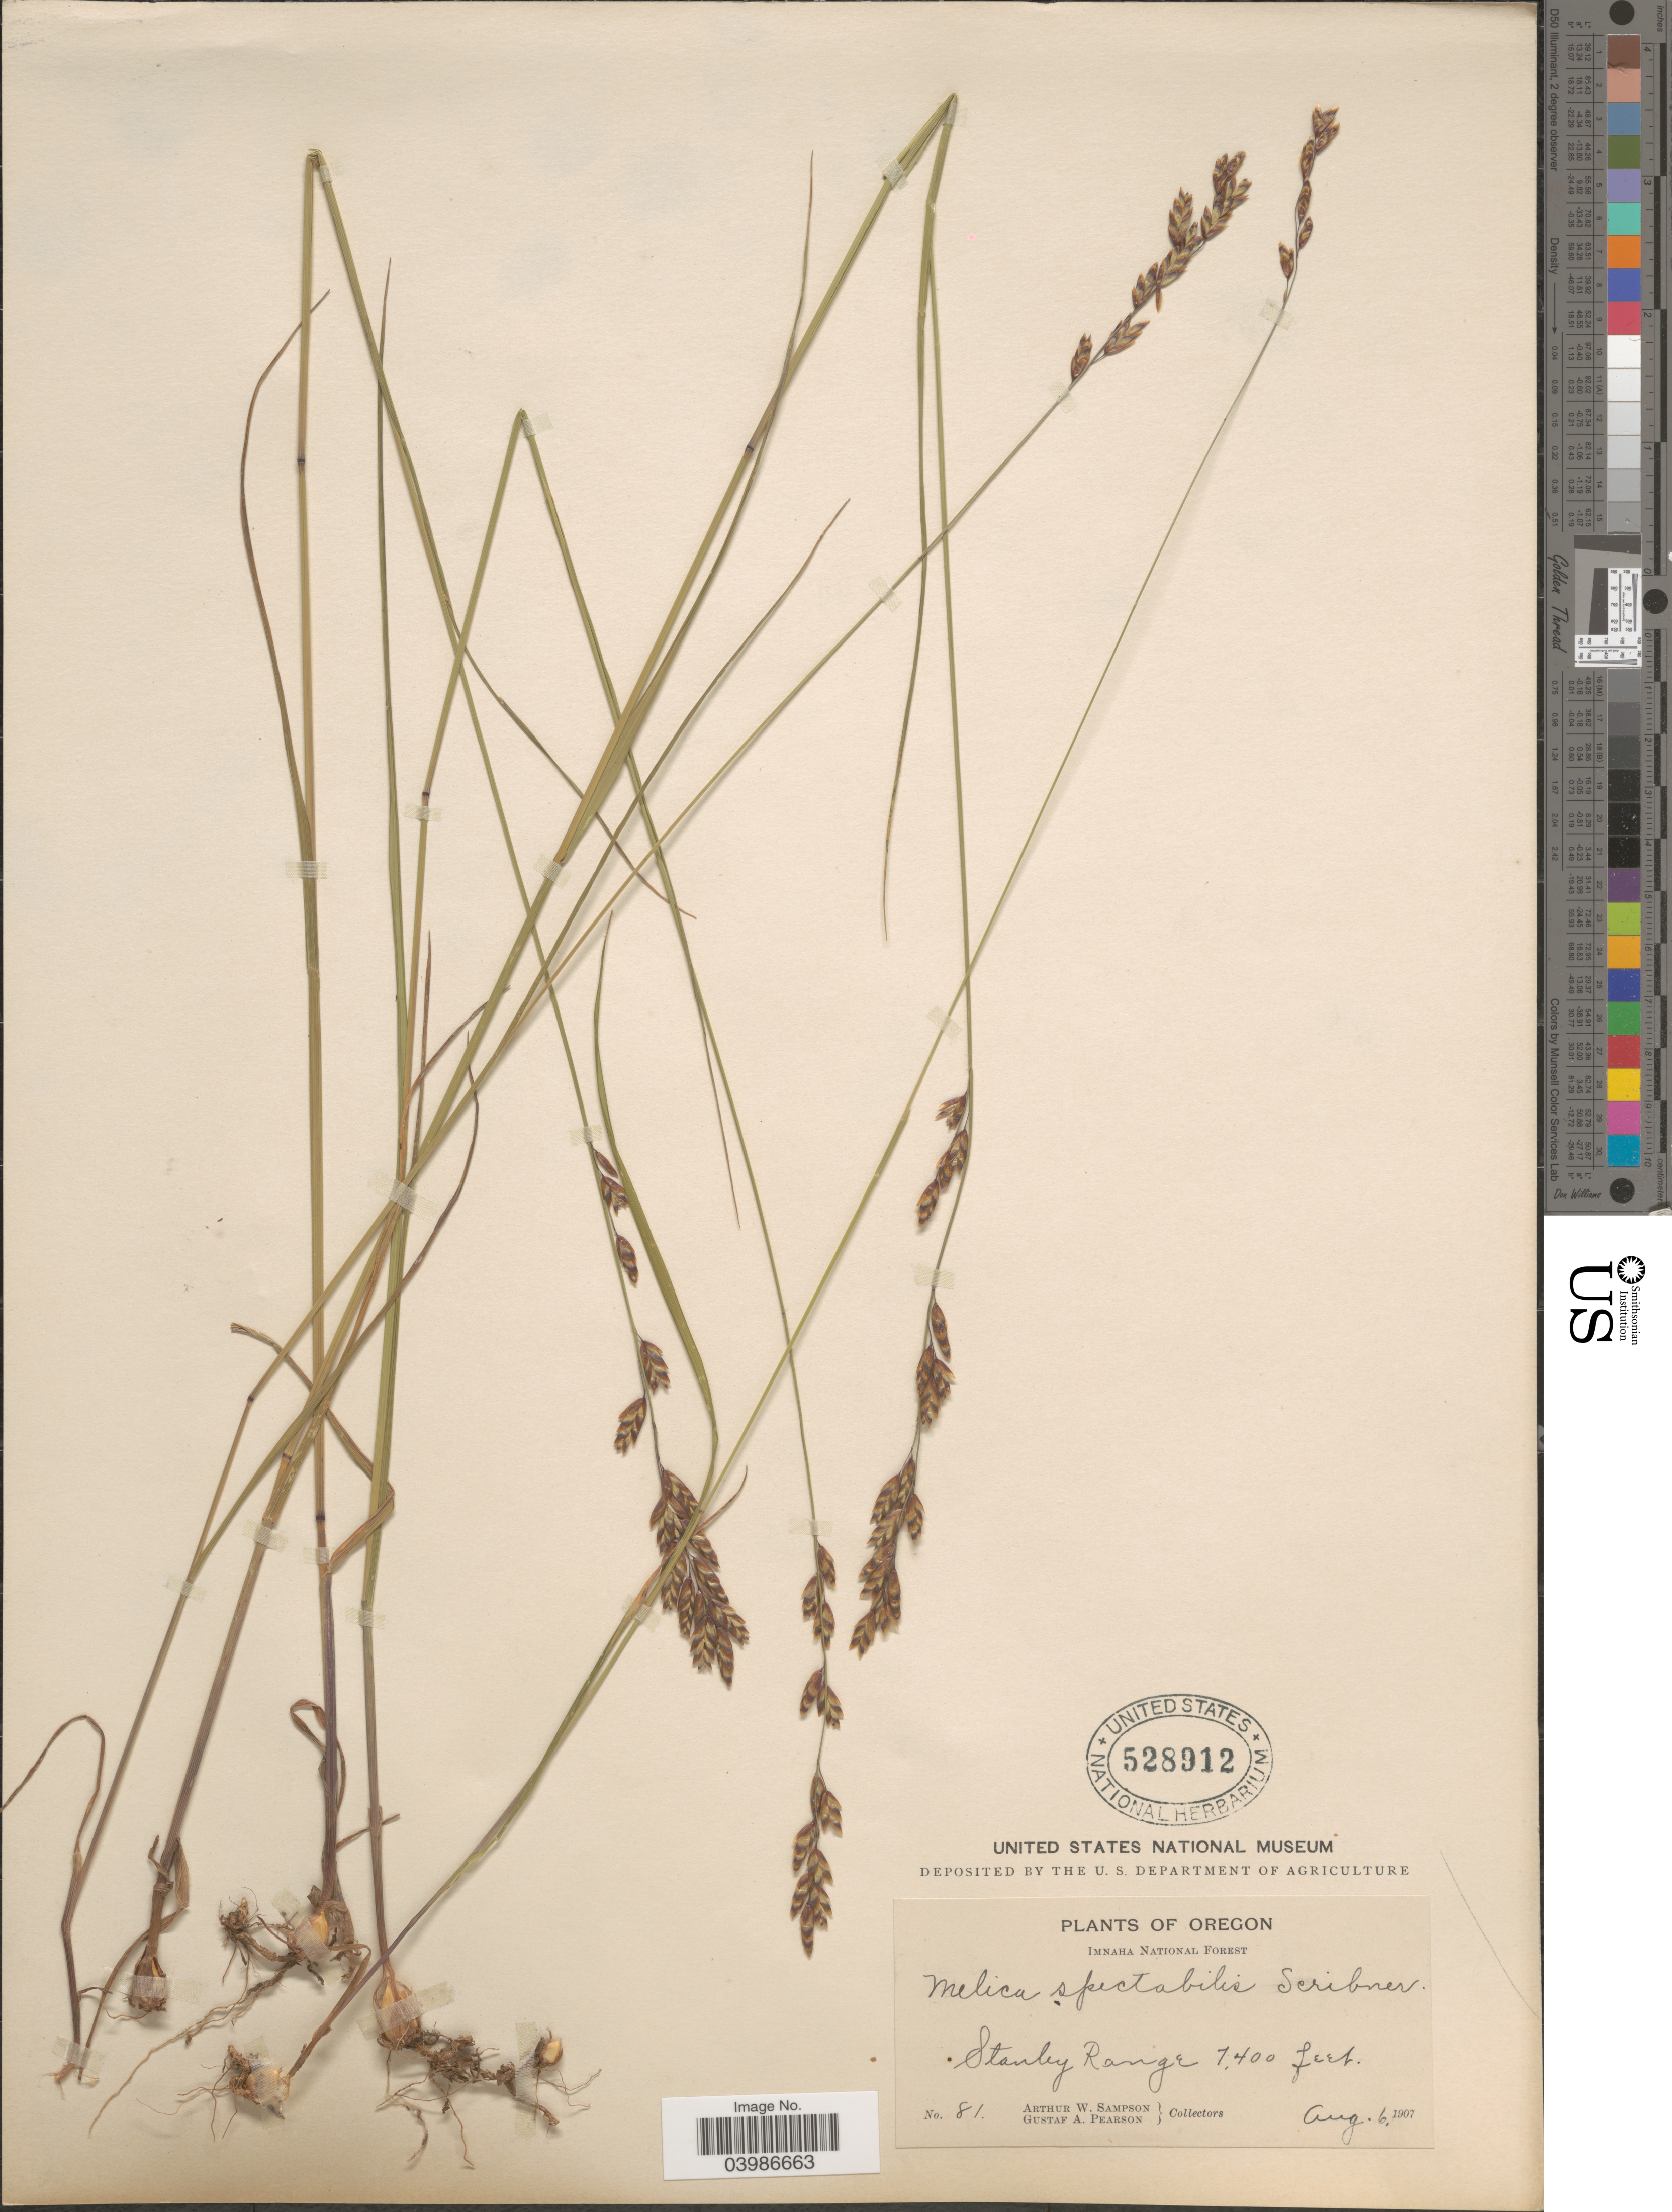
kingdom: Plantae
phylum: Tracheophyta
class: Liliopsida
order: Poales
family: Poaceae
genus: Melica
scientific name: Melica spectabilis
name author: Scribn.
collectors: A. Sampson & G. Pearson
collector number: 81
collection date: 1907-08-06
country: United States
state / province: Oregon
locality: Imnaha National Forest. Stanley Range.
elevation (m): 2256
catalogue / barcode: US 528912